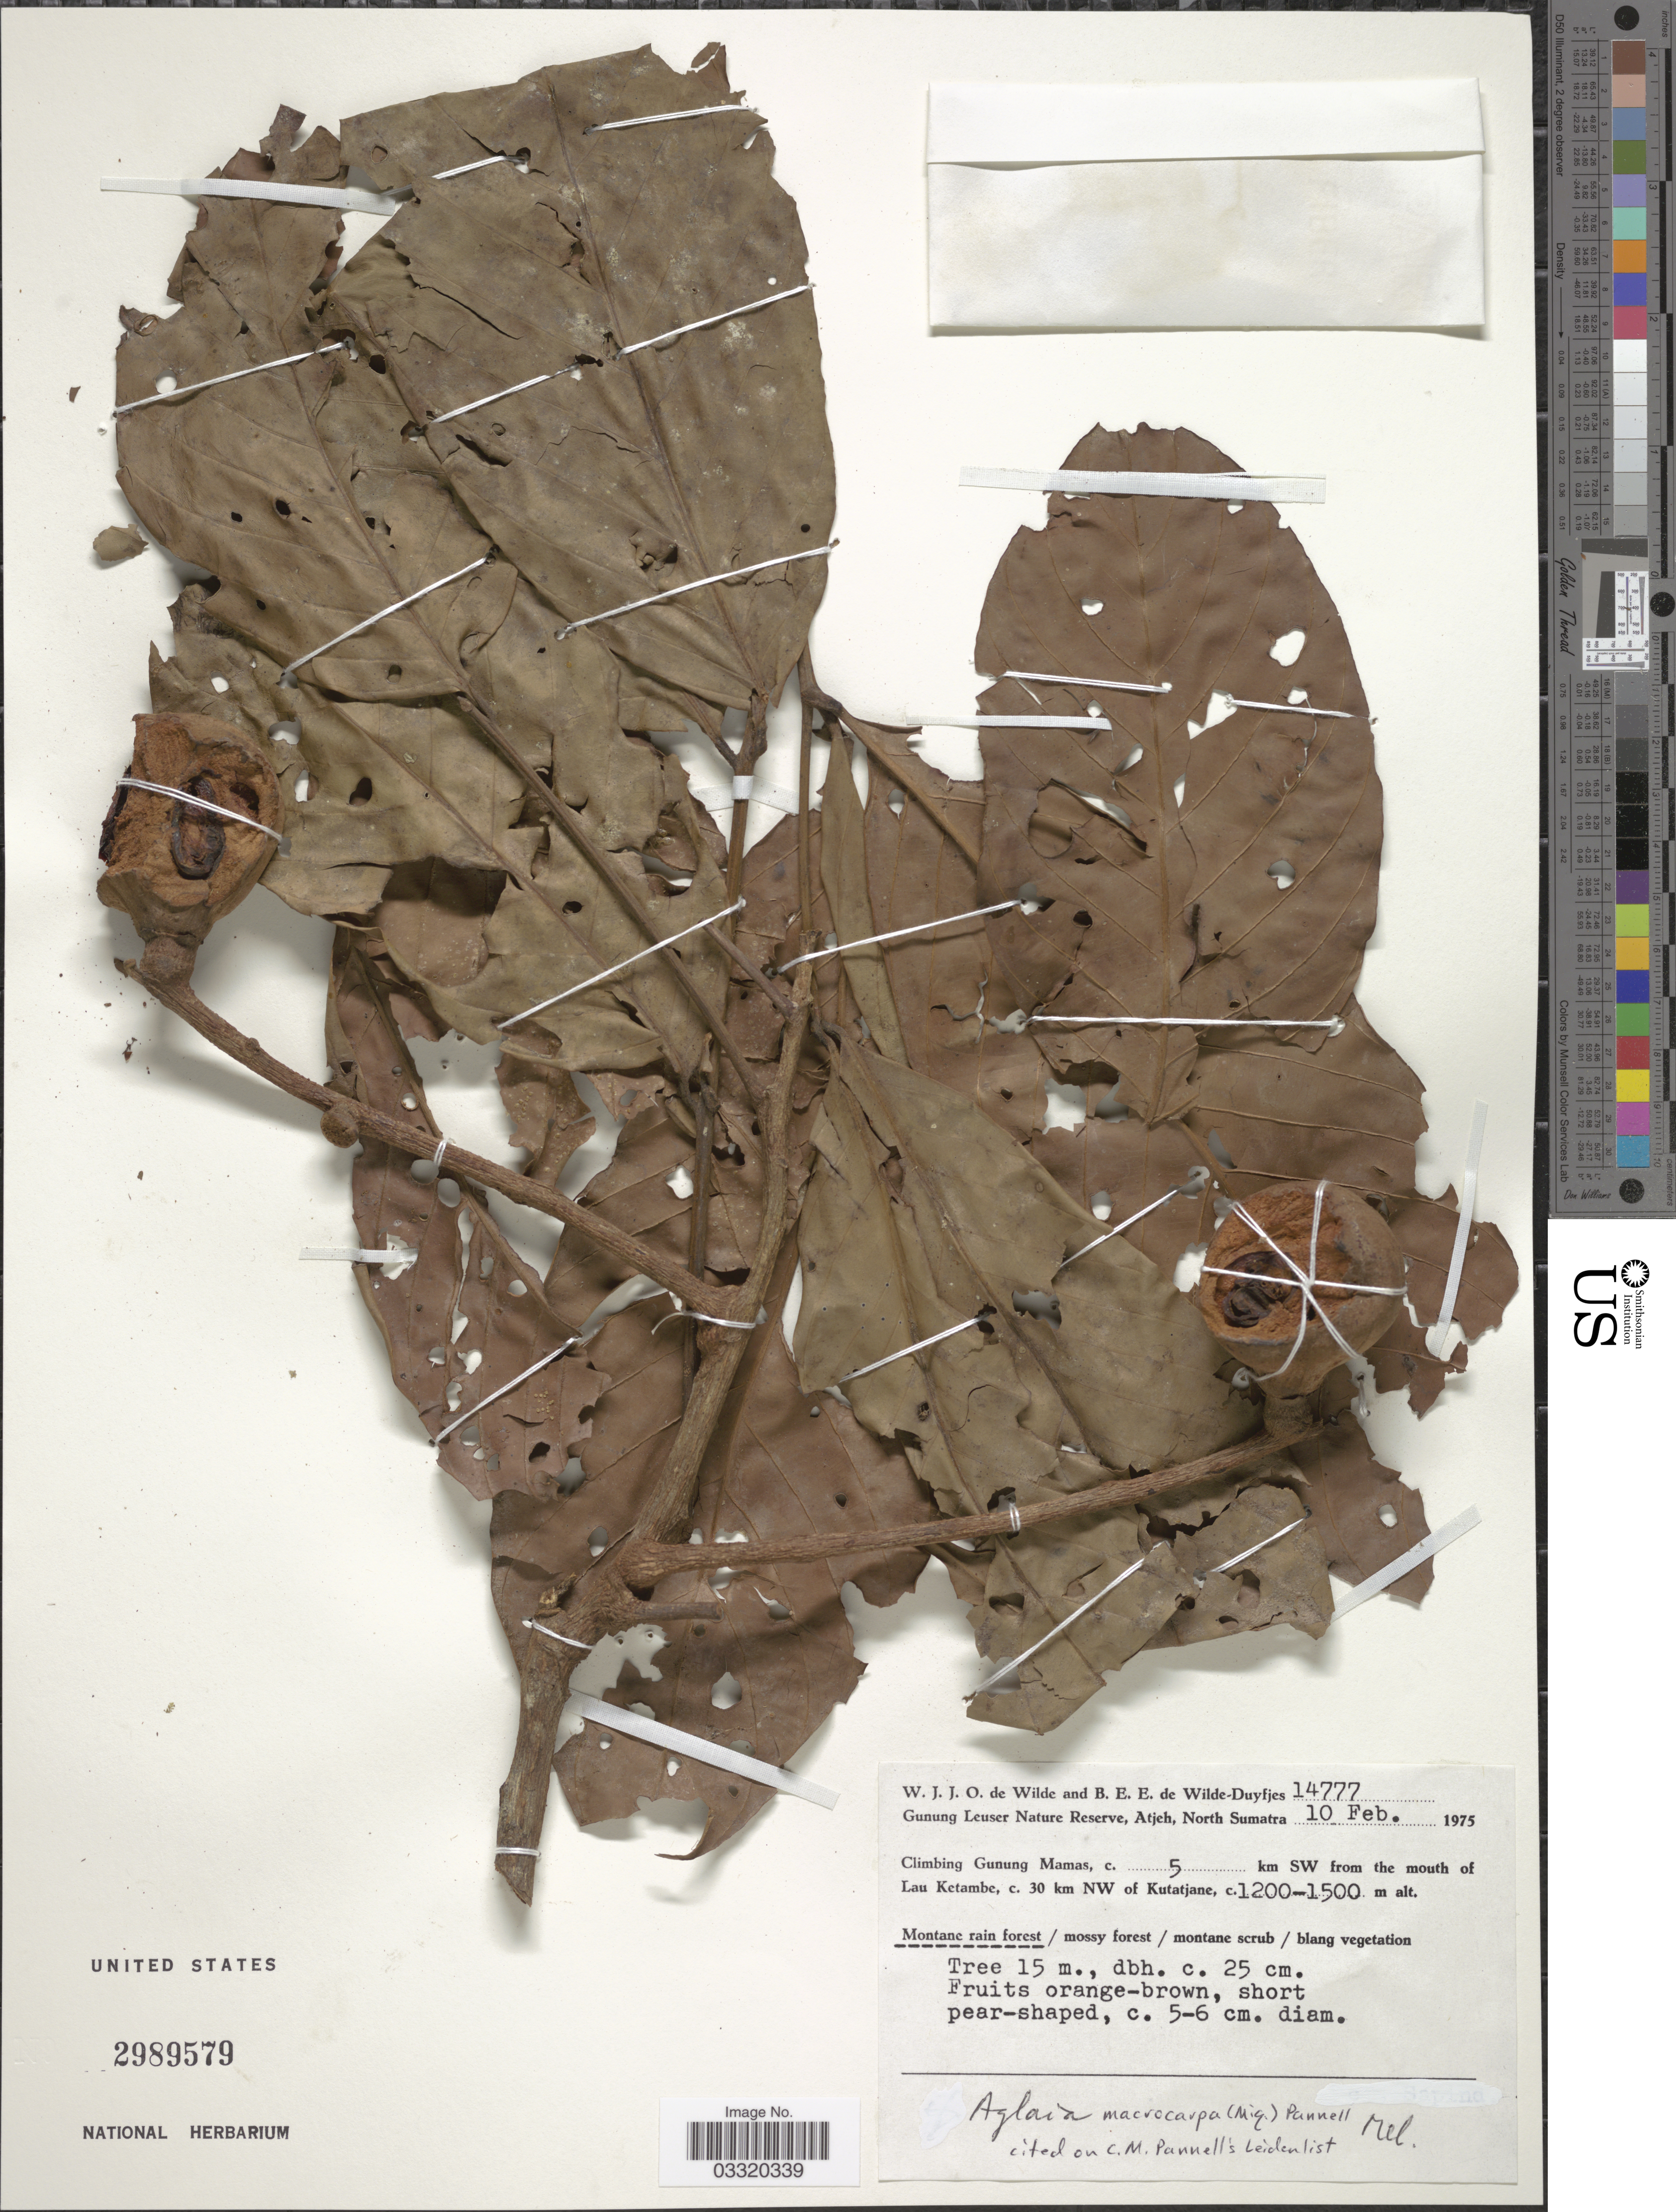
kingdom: Plantae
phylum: Tracheophyta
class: Magnoliopsida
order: Sapindales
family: Meliaceae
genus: Aglaia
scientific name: Aglaia macrocarpa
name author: (Miq.) Pannell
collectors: W. J. de Wilde & B. E. de Wilde-Duyfjes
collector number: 14777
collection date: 1975-02-10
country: Indonesia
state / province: Sumatra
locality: Gunung Leuser Nature Reserve, Atjeh, North Sumatra. Climbing Gunung Mamas, c. 5 km SW from the mouth of Lau Ketambe, c. 30 km NW of Kutatjane.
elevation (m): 1200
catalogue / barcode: US 2989579